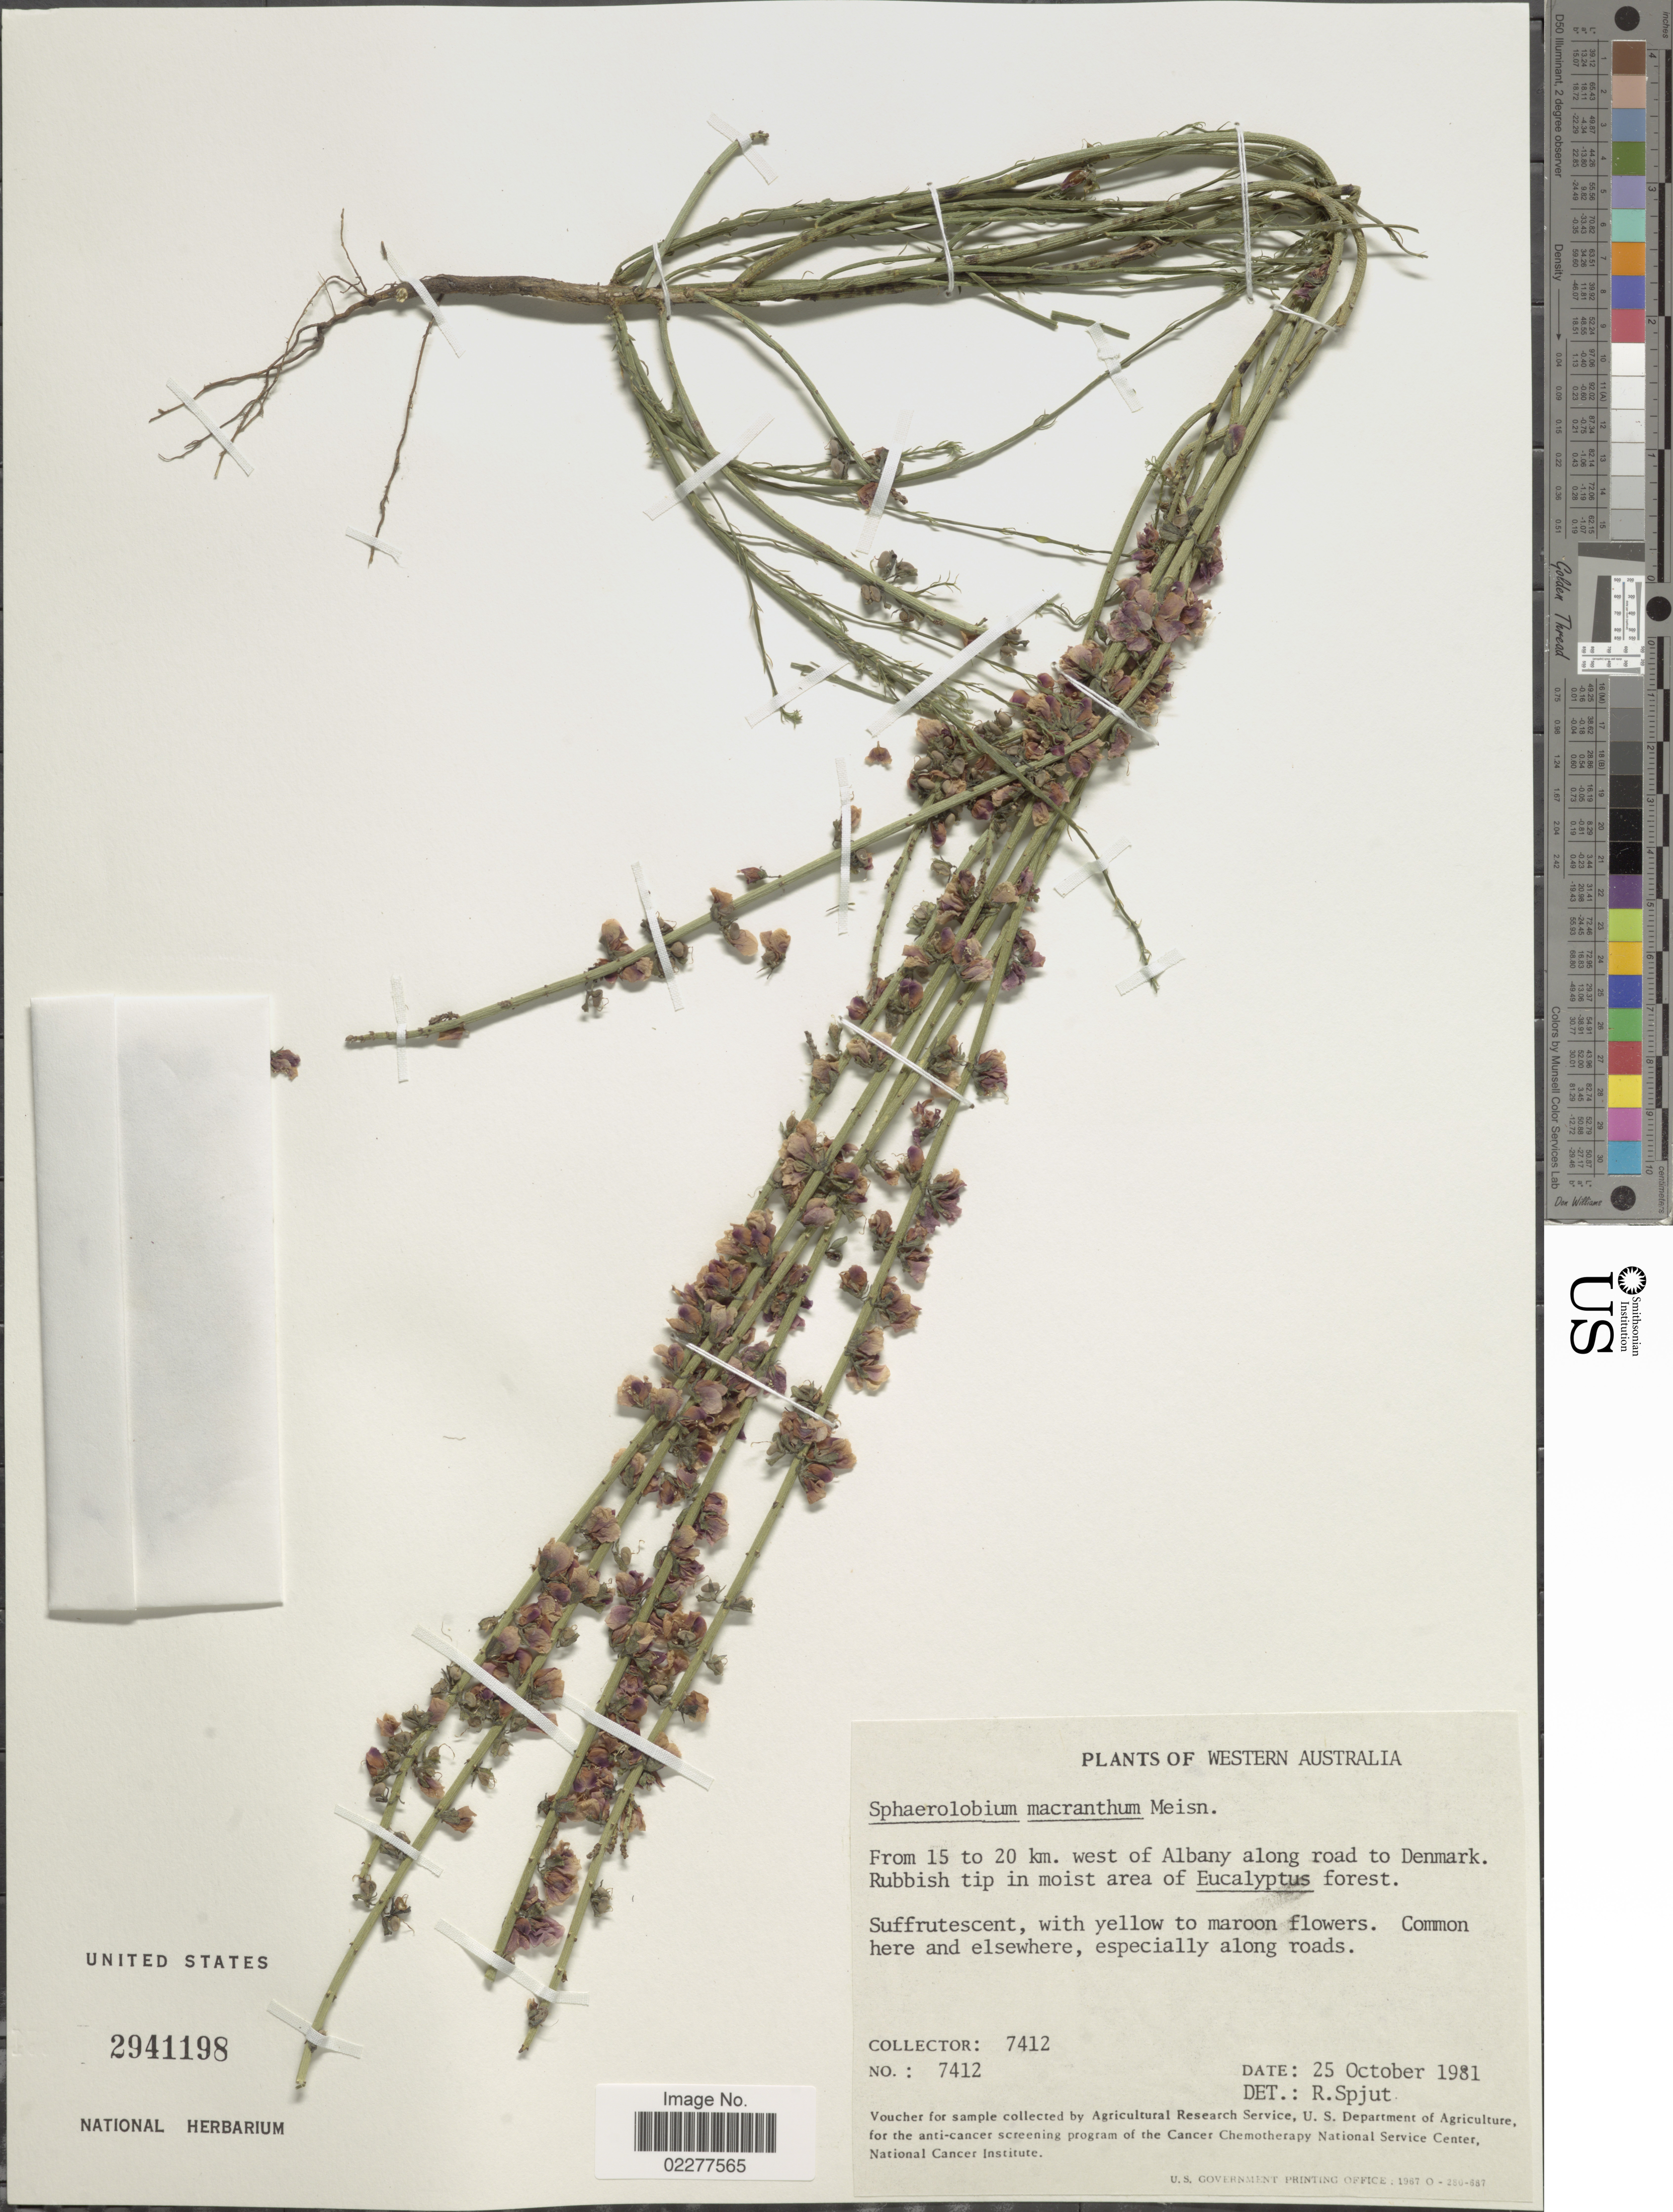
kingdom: Plantae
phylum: Tracheophyta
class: Magnoliopsida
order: Fabales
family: Fabaceae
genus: Sphaerolobium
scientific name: Sphaerolobium macranthum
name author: Meisn.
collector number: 7412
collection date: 1981-10-25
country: Australia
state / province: Western Australia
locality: From 15 to 20 km west of Albany along road to Denmark. Rubbish tip in moist area of Eucalyptus forest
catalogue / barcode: US 2941198